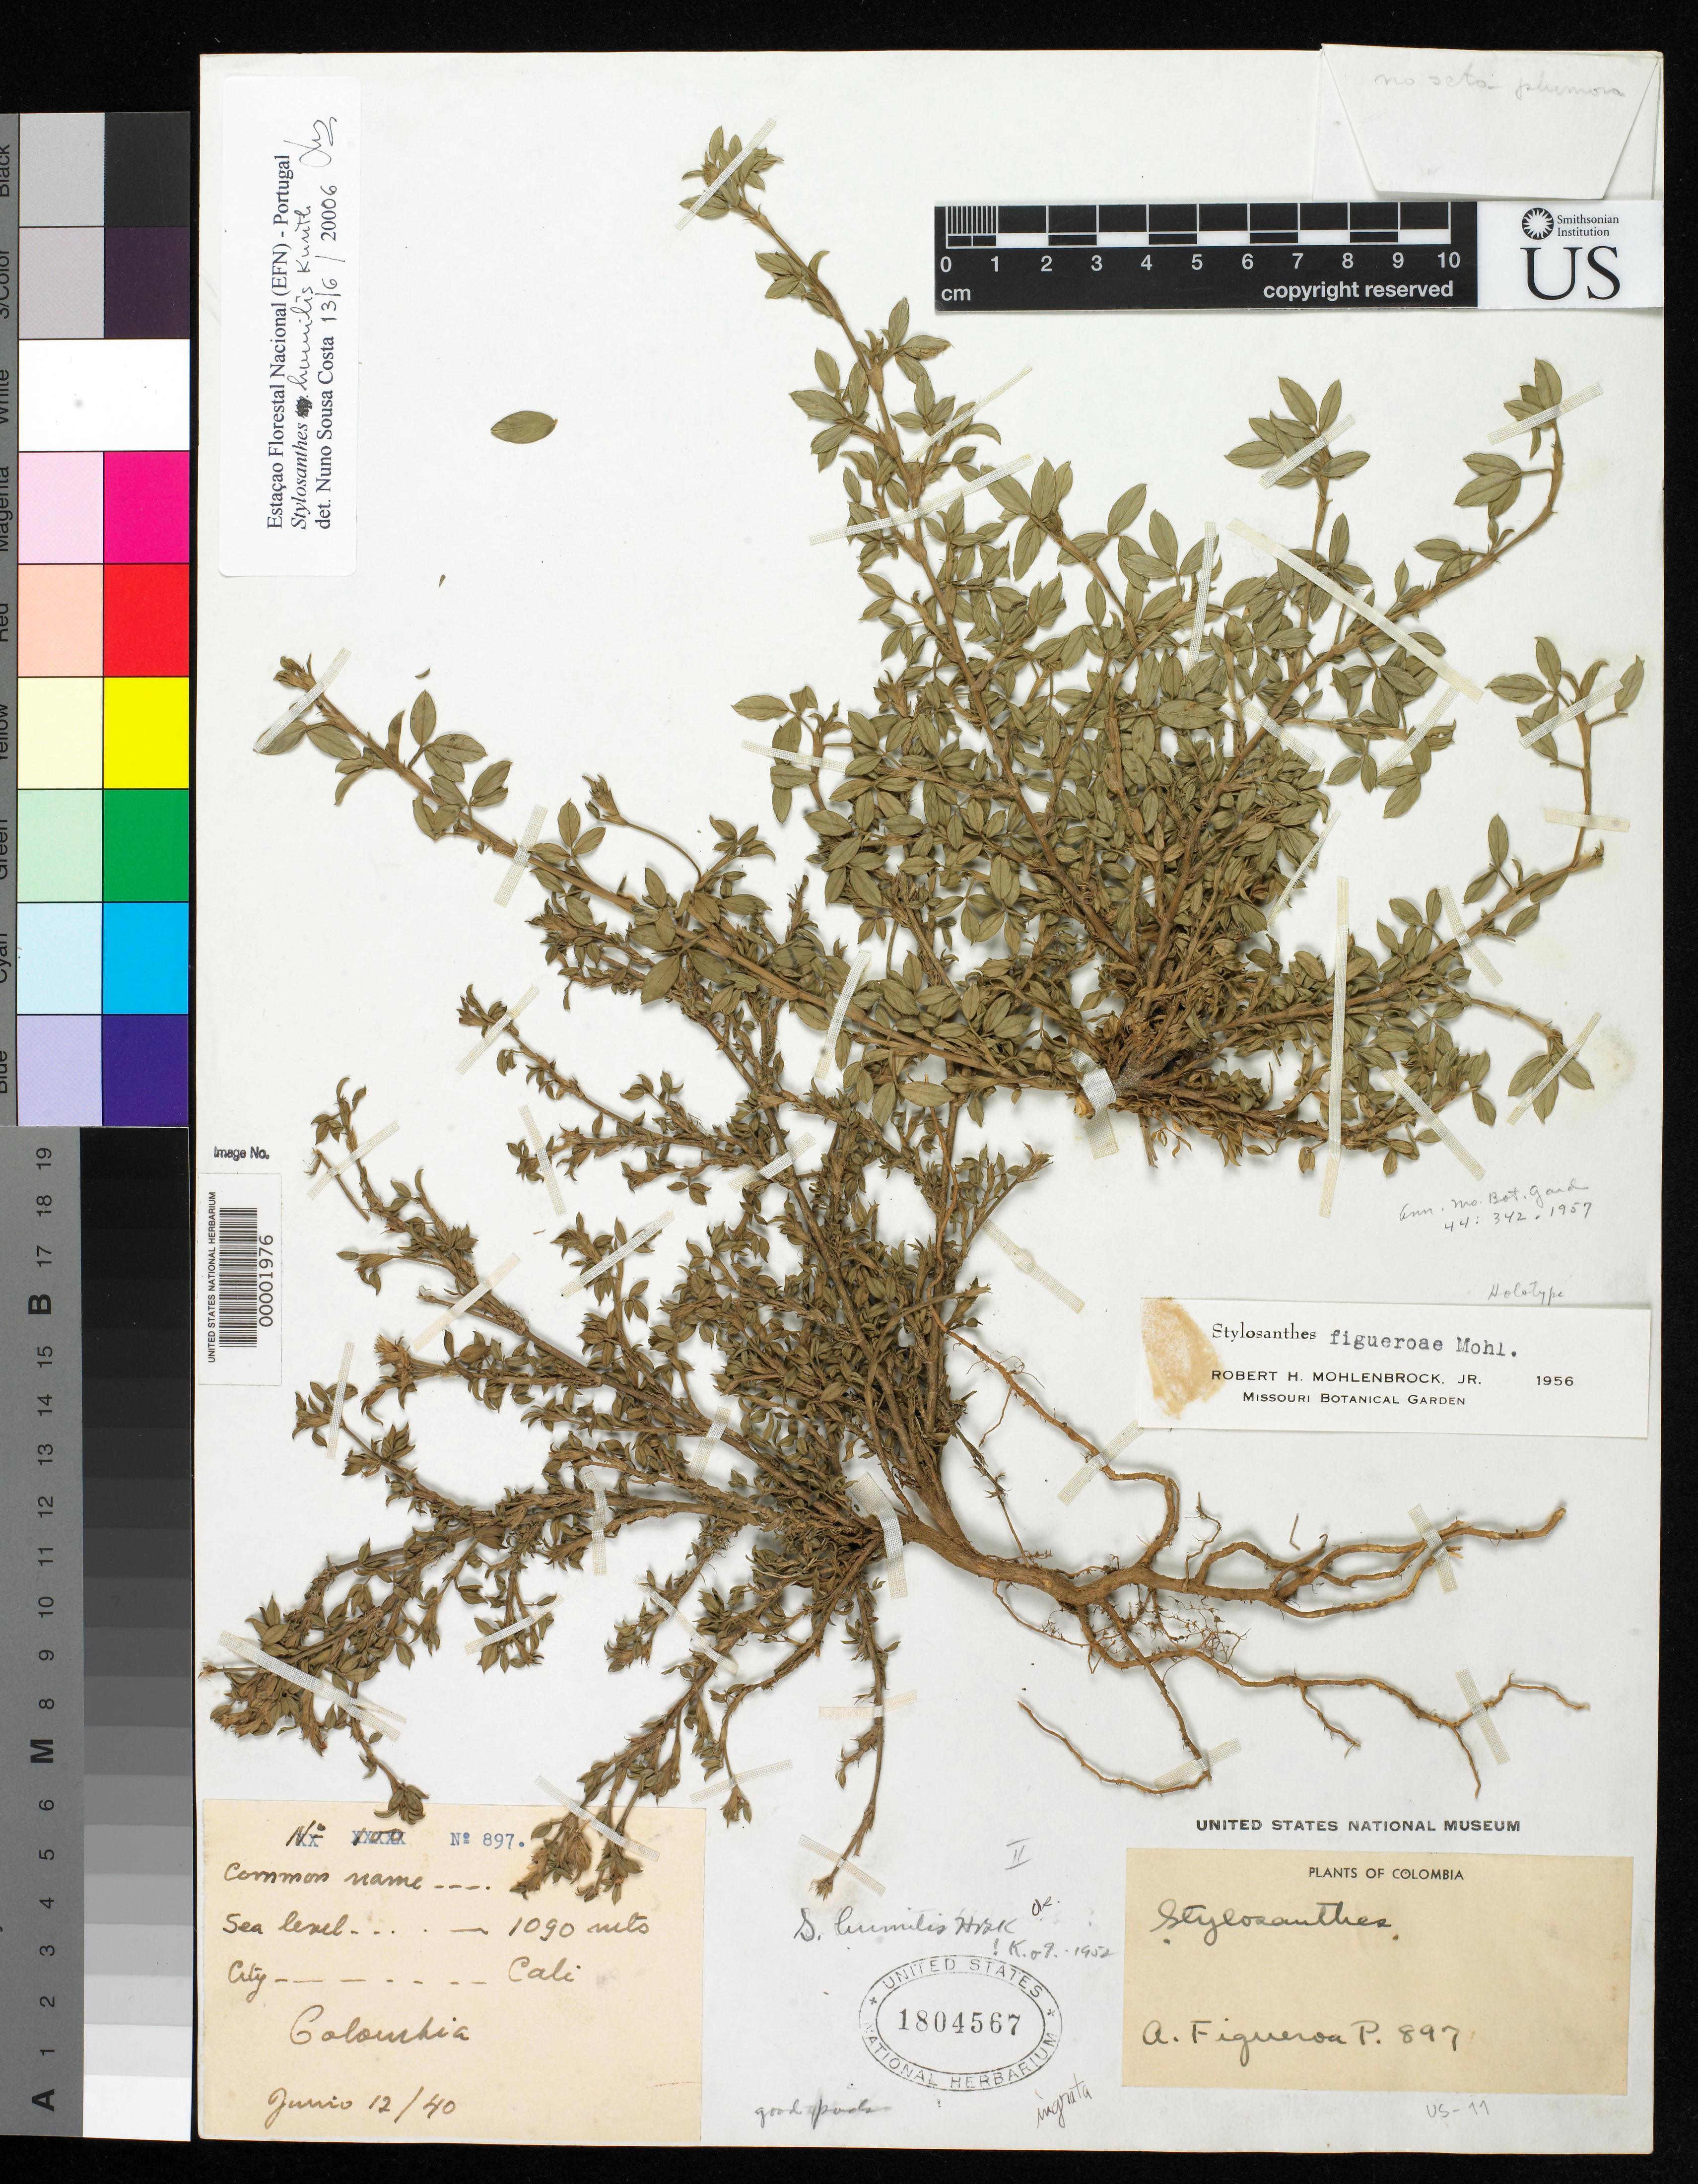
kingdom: Plantae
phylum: Tracheophyta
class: Magnoliopsida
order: Fabales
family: Fabaceae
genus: Stylosanthes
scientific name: Stylosanthes figueroae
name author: Mohlenbr.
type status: Holotype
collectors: A. Figueroa-Potes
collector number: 897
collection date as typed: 12 Jun 1940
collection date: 1940-06-12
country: Colombia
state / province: Cauca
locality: Cali.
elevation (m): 1090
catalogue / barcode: US 1804567